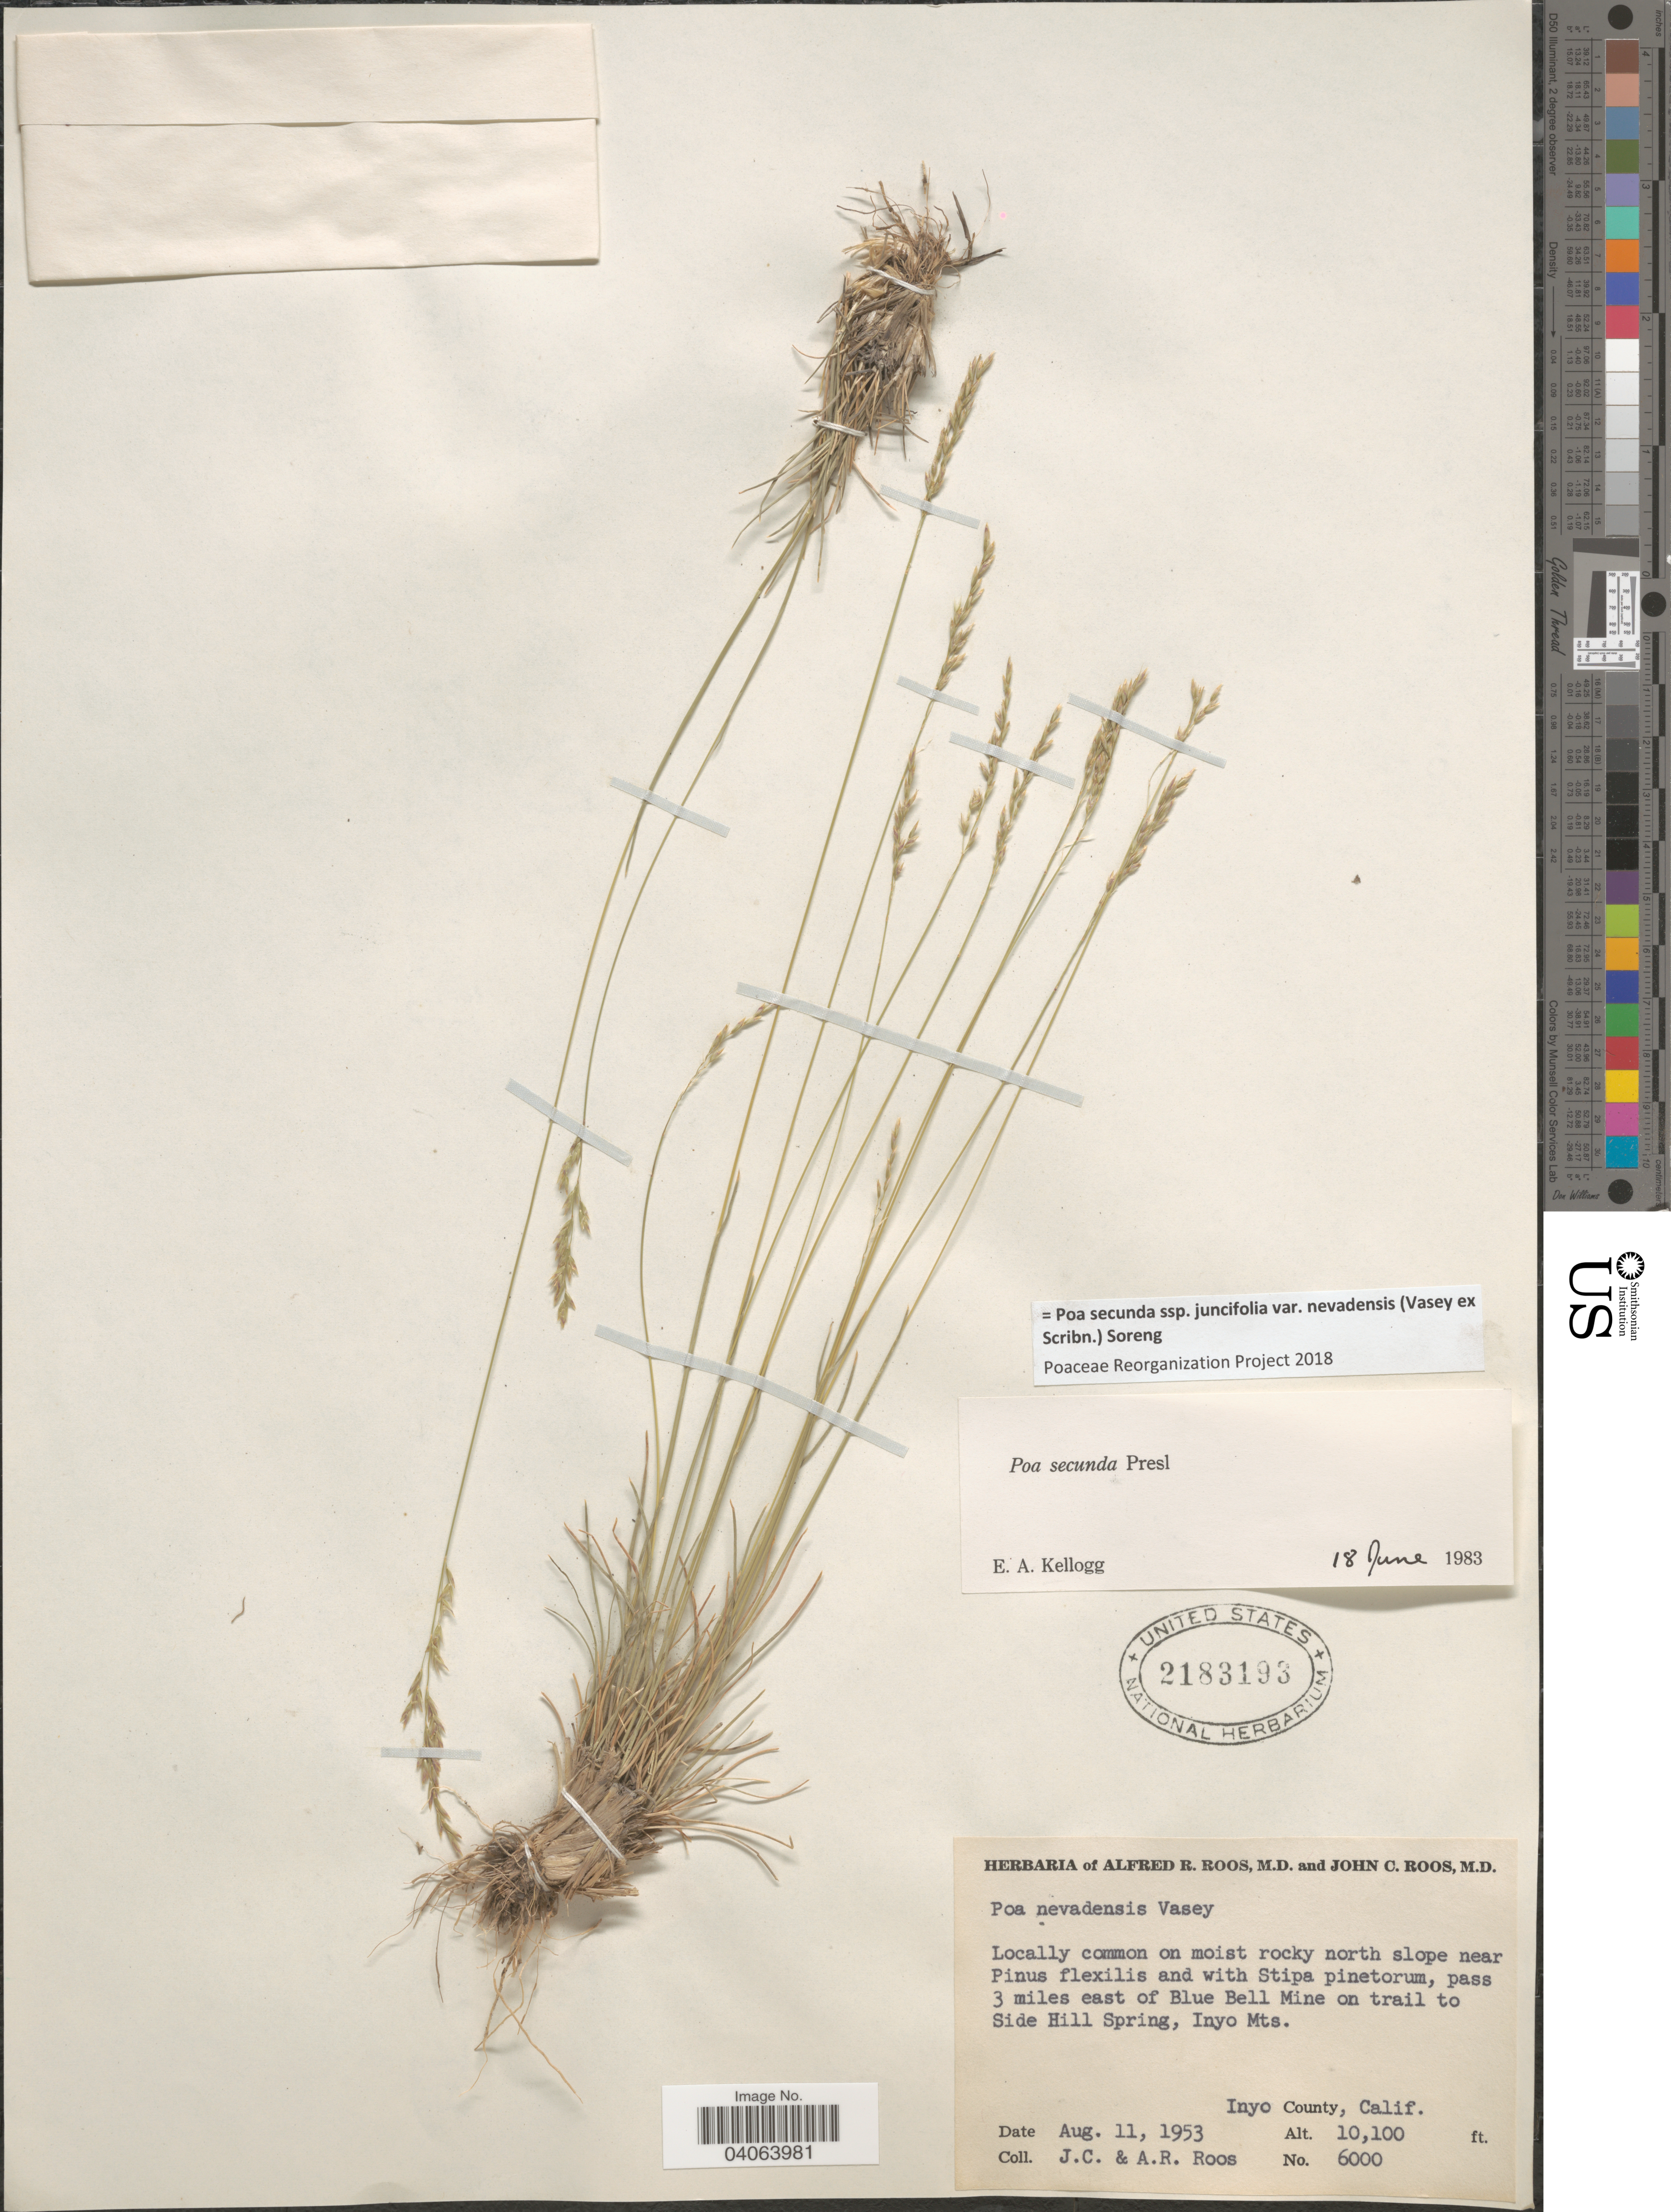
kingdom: Plantae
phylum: Tracheophyta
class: Liliopsida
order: Poales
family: Poaceae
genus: Poa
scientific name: Poa secunda subsp. juncifolia var. nevadensis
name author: (Vasey ex Scribn.) Soreng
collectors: J. C. Roos & A. R. Roos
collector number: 6000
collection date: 1953-08-11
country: United States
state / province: California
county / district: Inyo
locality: North slope, pass 3 miles east of Blue Bell Mine on trail to Side Hill Spring, Inyo Mts. Inyo County.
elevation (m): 3078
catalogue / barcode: US 2183193